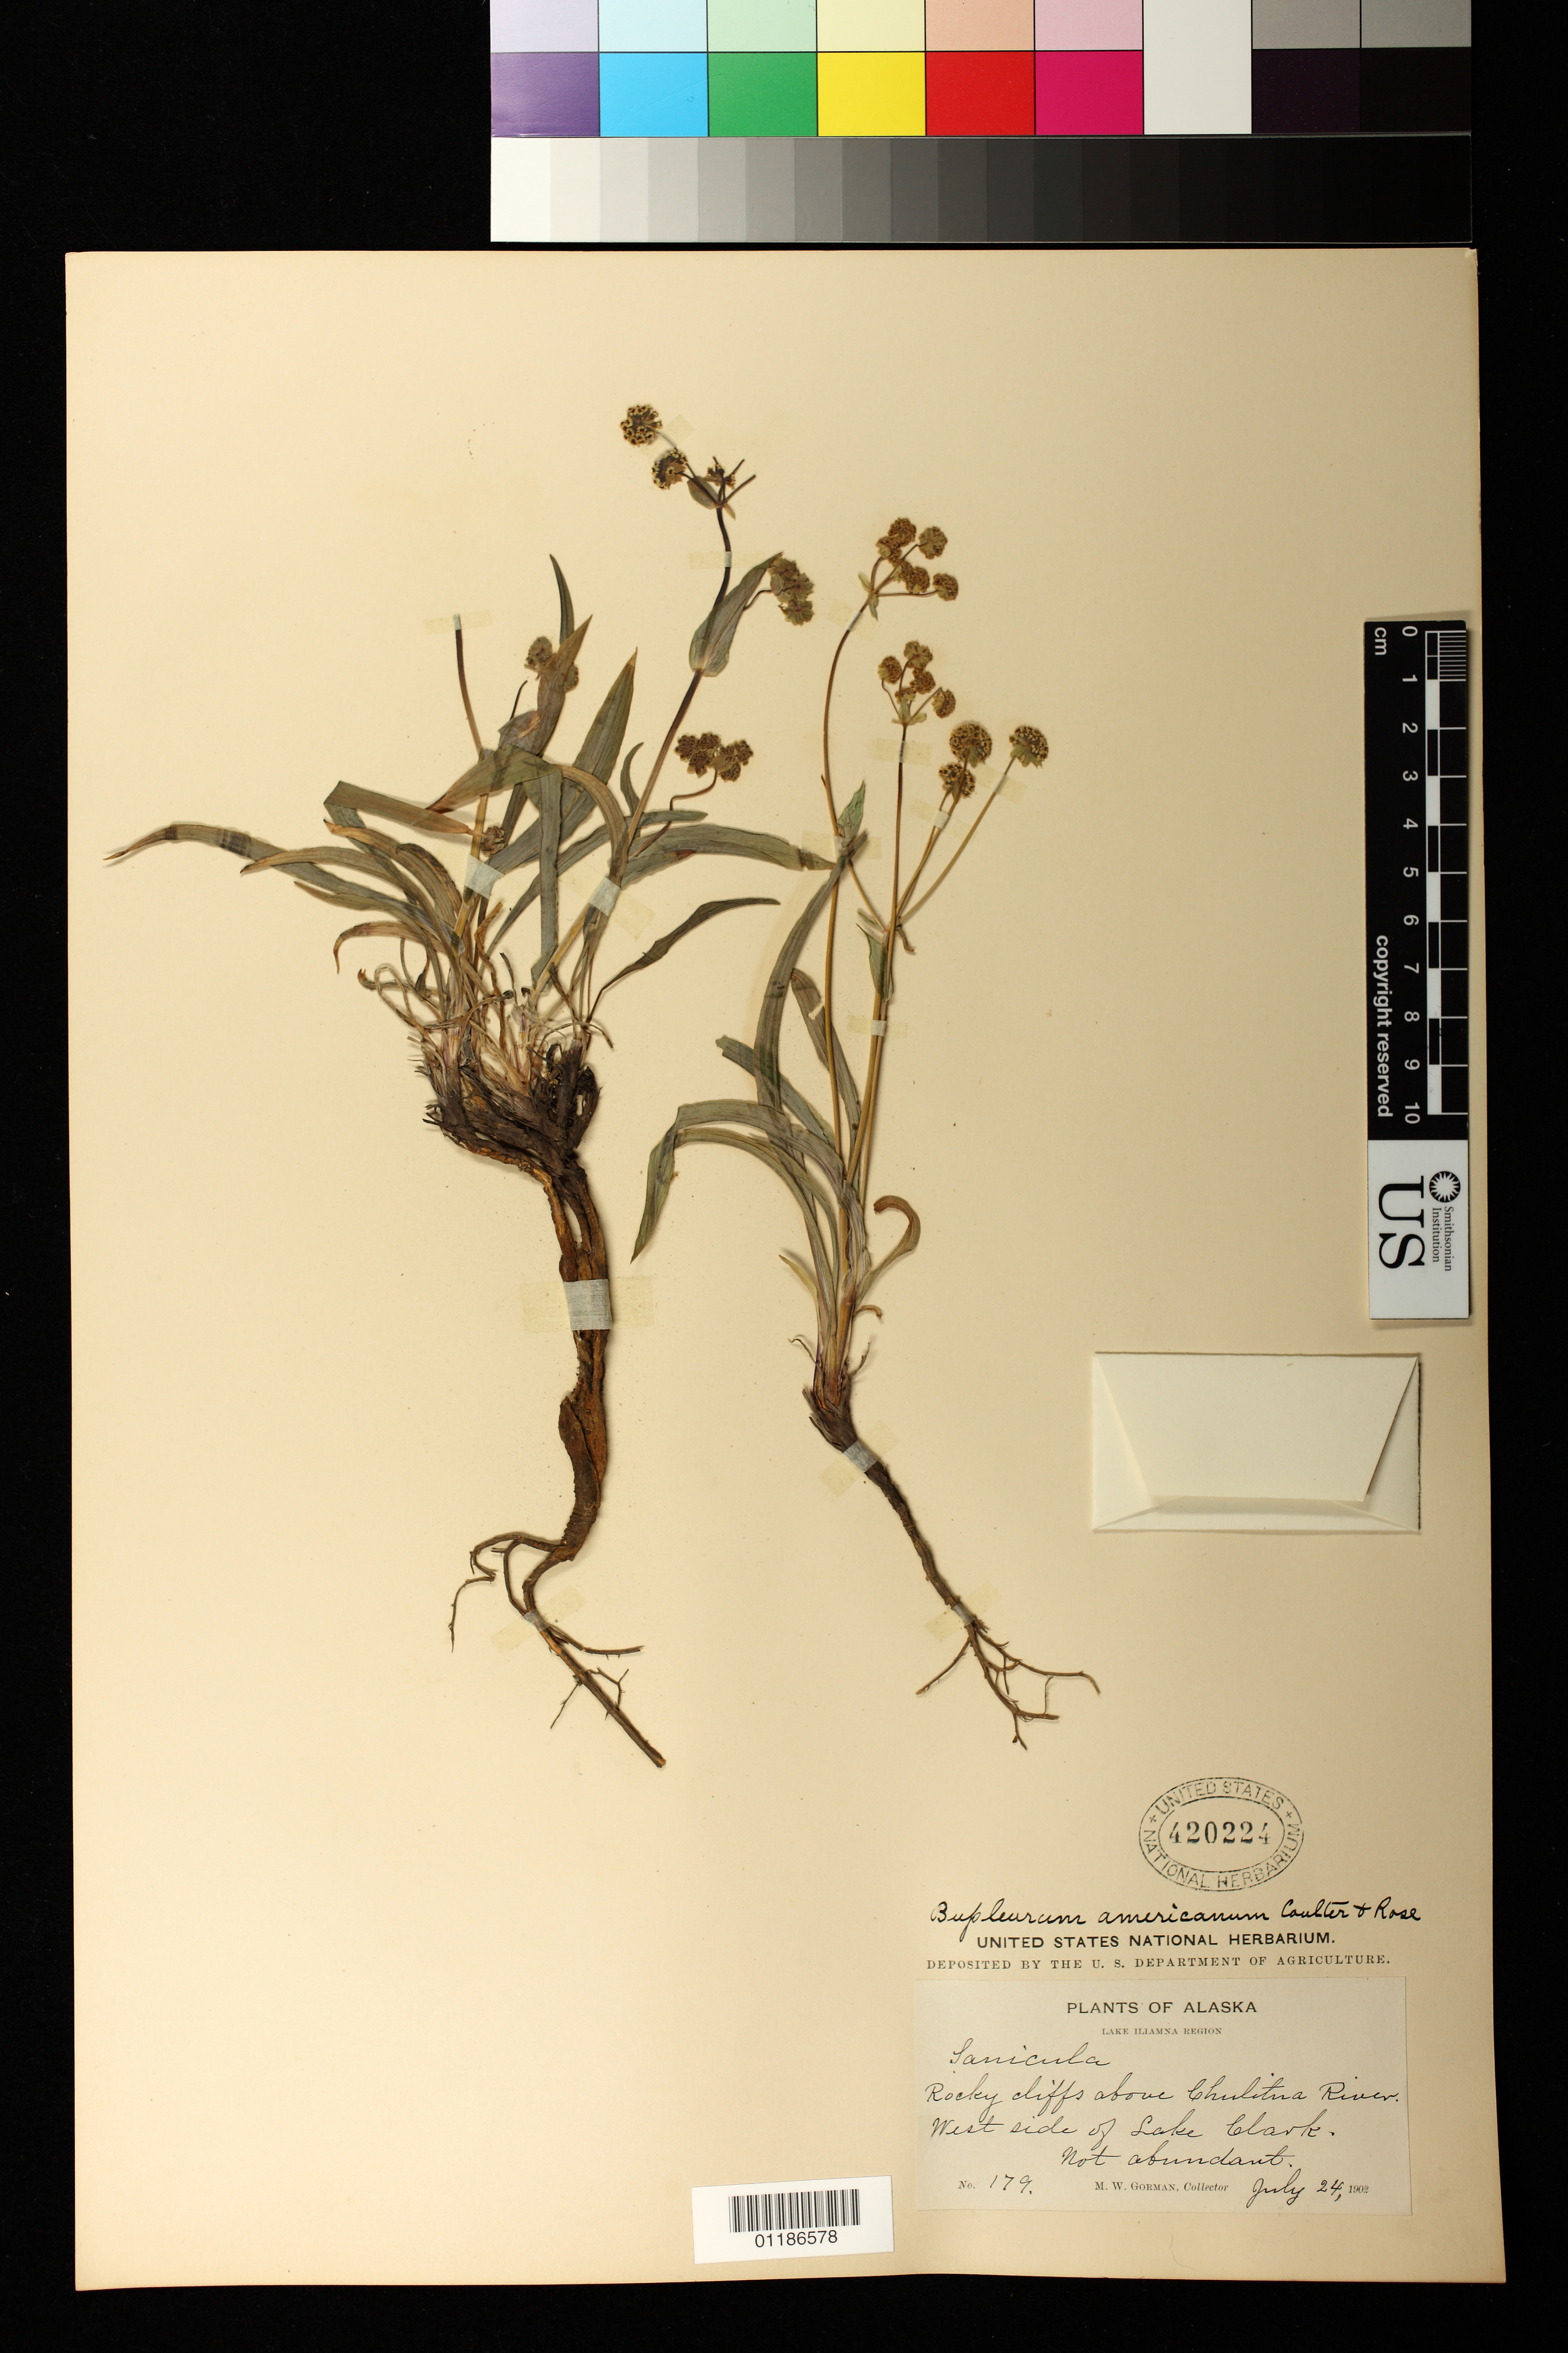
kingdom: Plantae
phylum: Tracheophyta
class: Magnoliopsida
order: Apiales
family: Apiaceae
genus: Bupleurum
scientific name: Bupleurum americanum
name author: J.M. Coult. & Rose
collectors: M. W. Gorman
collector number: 179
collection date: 1902-07-24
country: United States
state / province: Alaska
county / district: Lake and Peninsula Borough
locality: Lake Iliamna Region. Rocky cliffs above Chulitna River. West side of Lake Clark.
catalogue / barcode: US 420224